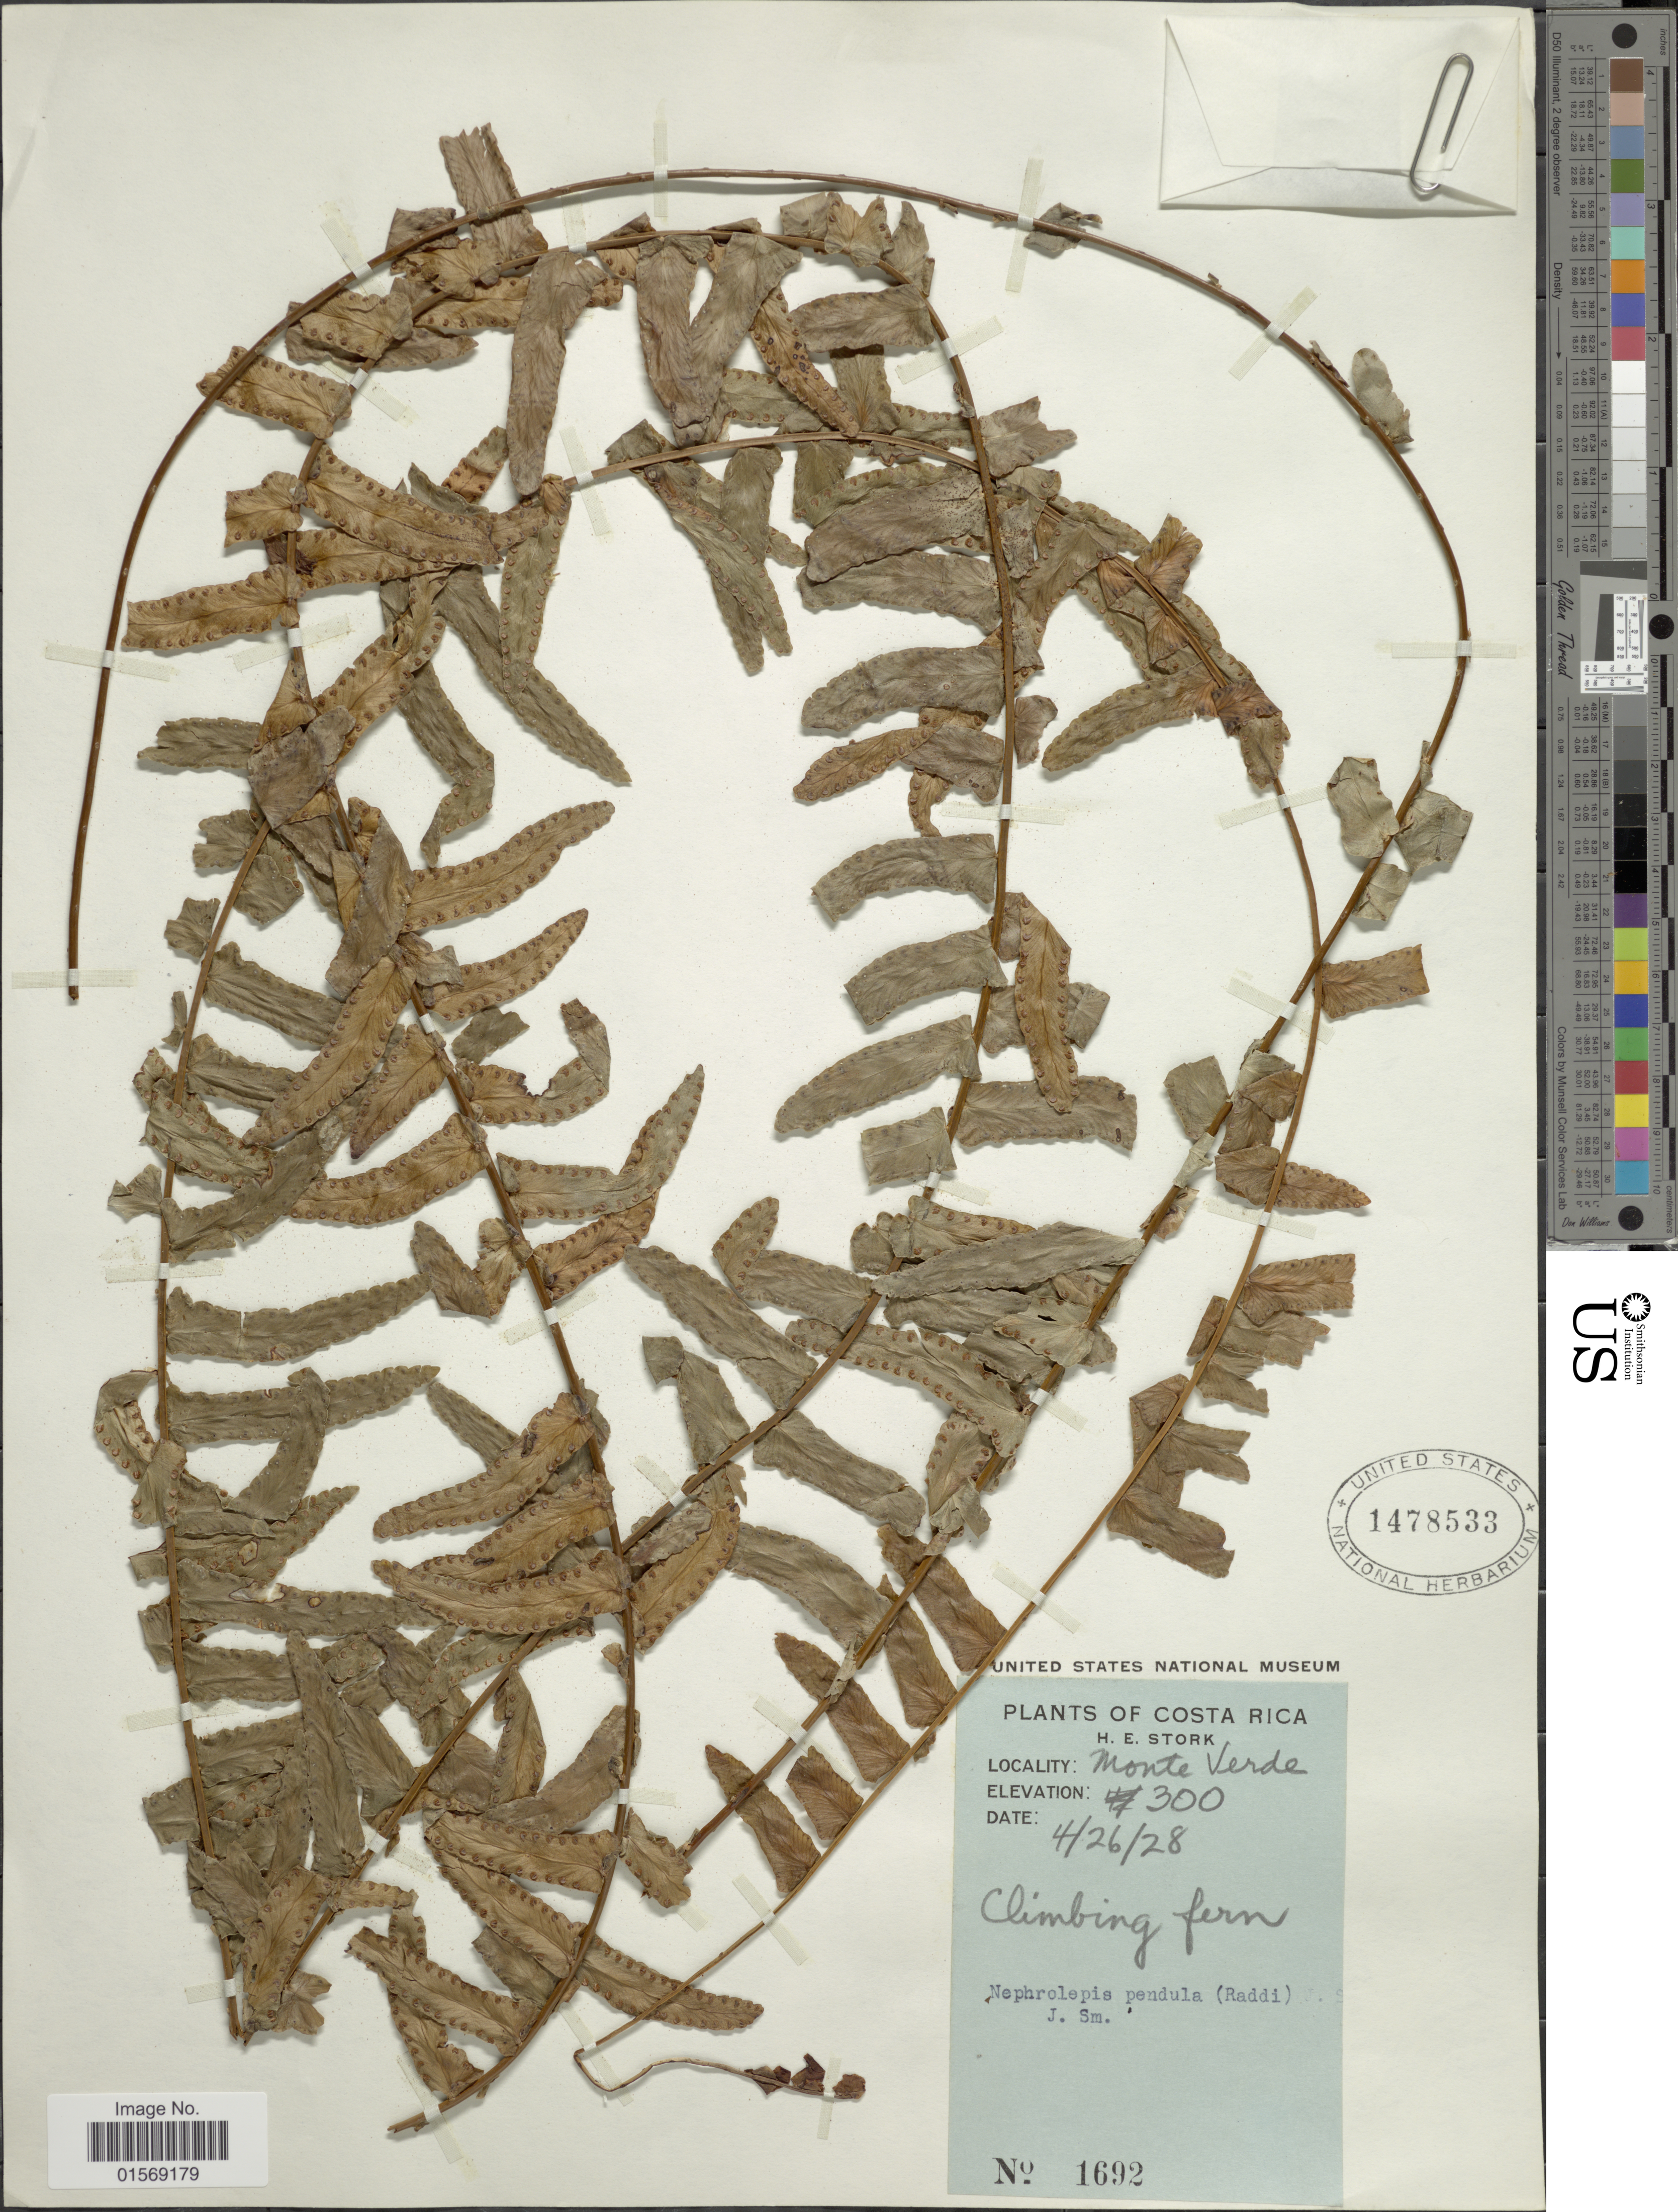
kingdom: Plantae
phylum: Tracheophyta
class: Polypodiopsida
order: Polypodiales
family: Nephrolepidaceae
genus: Nephrolepis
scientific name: Nephrolepis pendula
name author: (Raddi) J. Sm.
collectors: H. E. Stork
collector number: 1692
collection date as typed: Transcribed d/m/y: 26/4/28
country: Costa Rica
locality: Costa Rica. Monte Verde.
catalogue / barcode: US 1478533